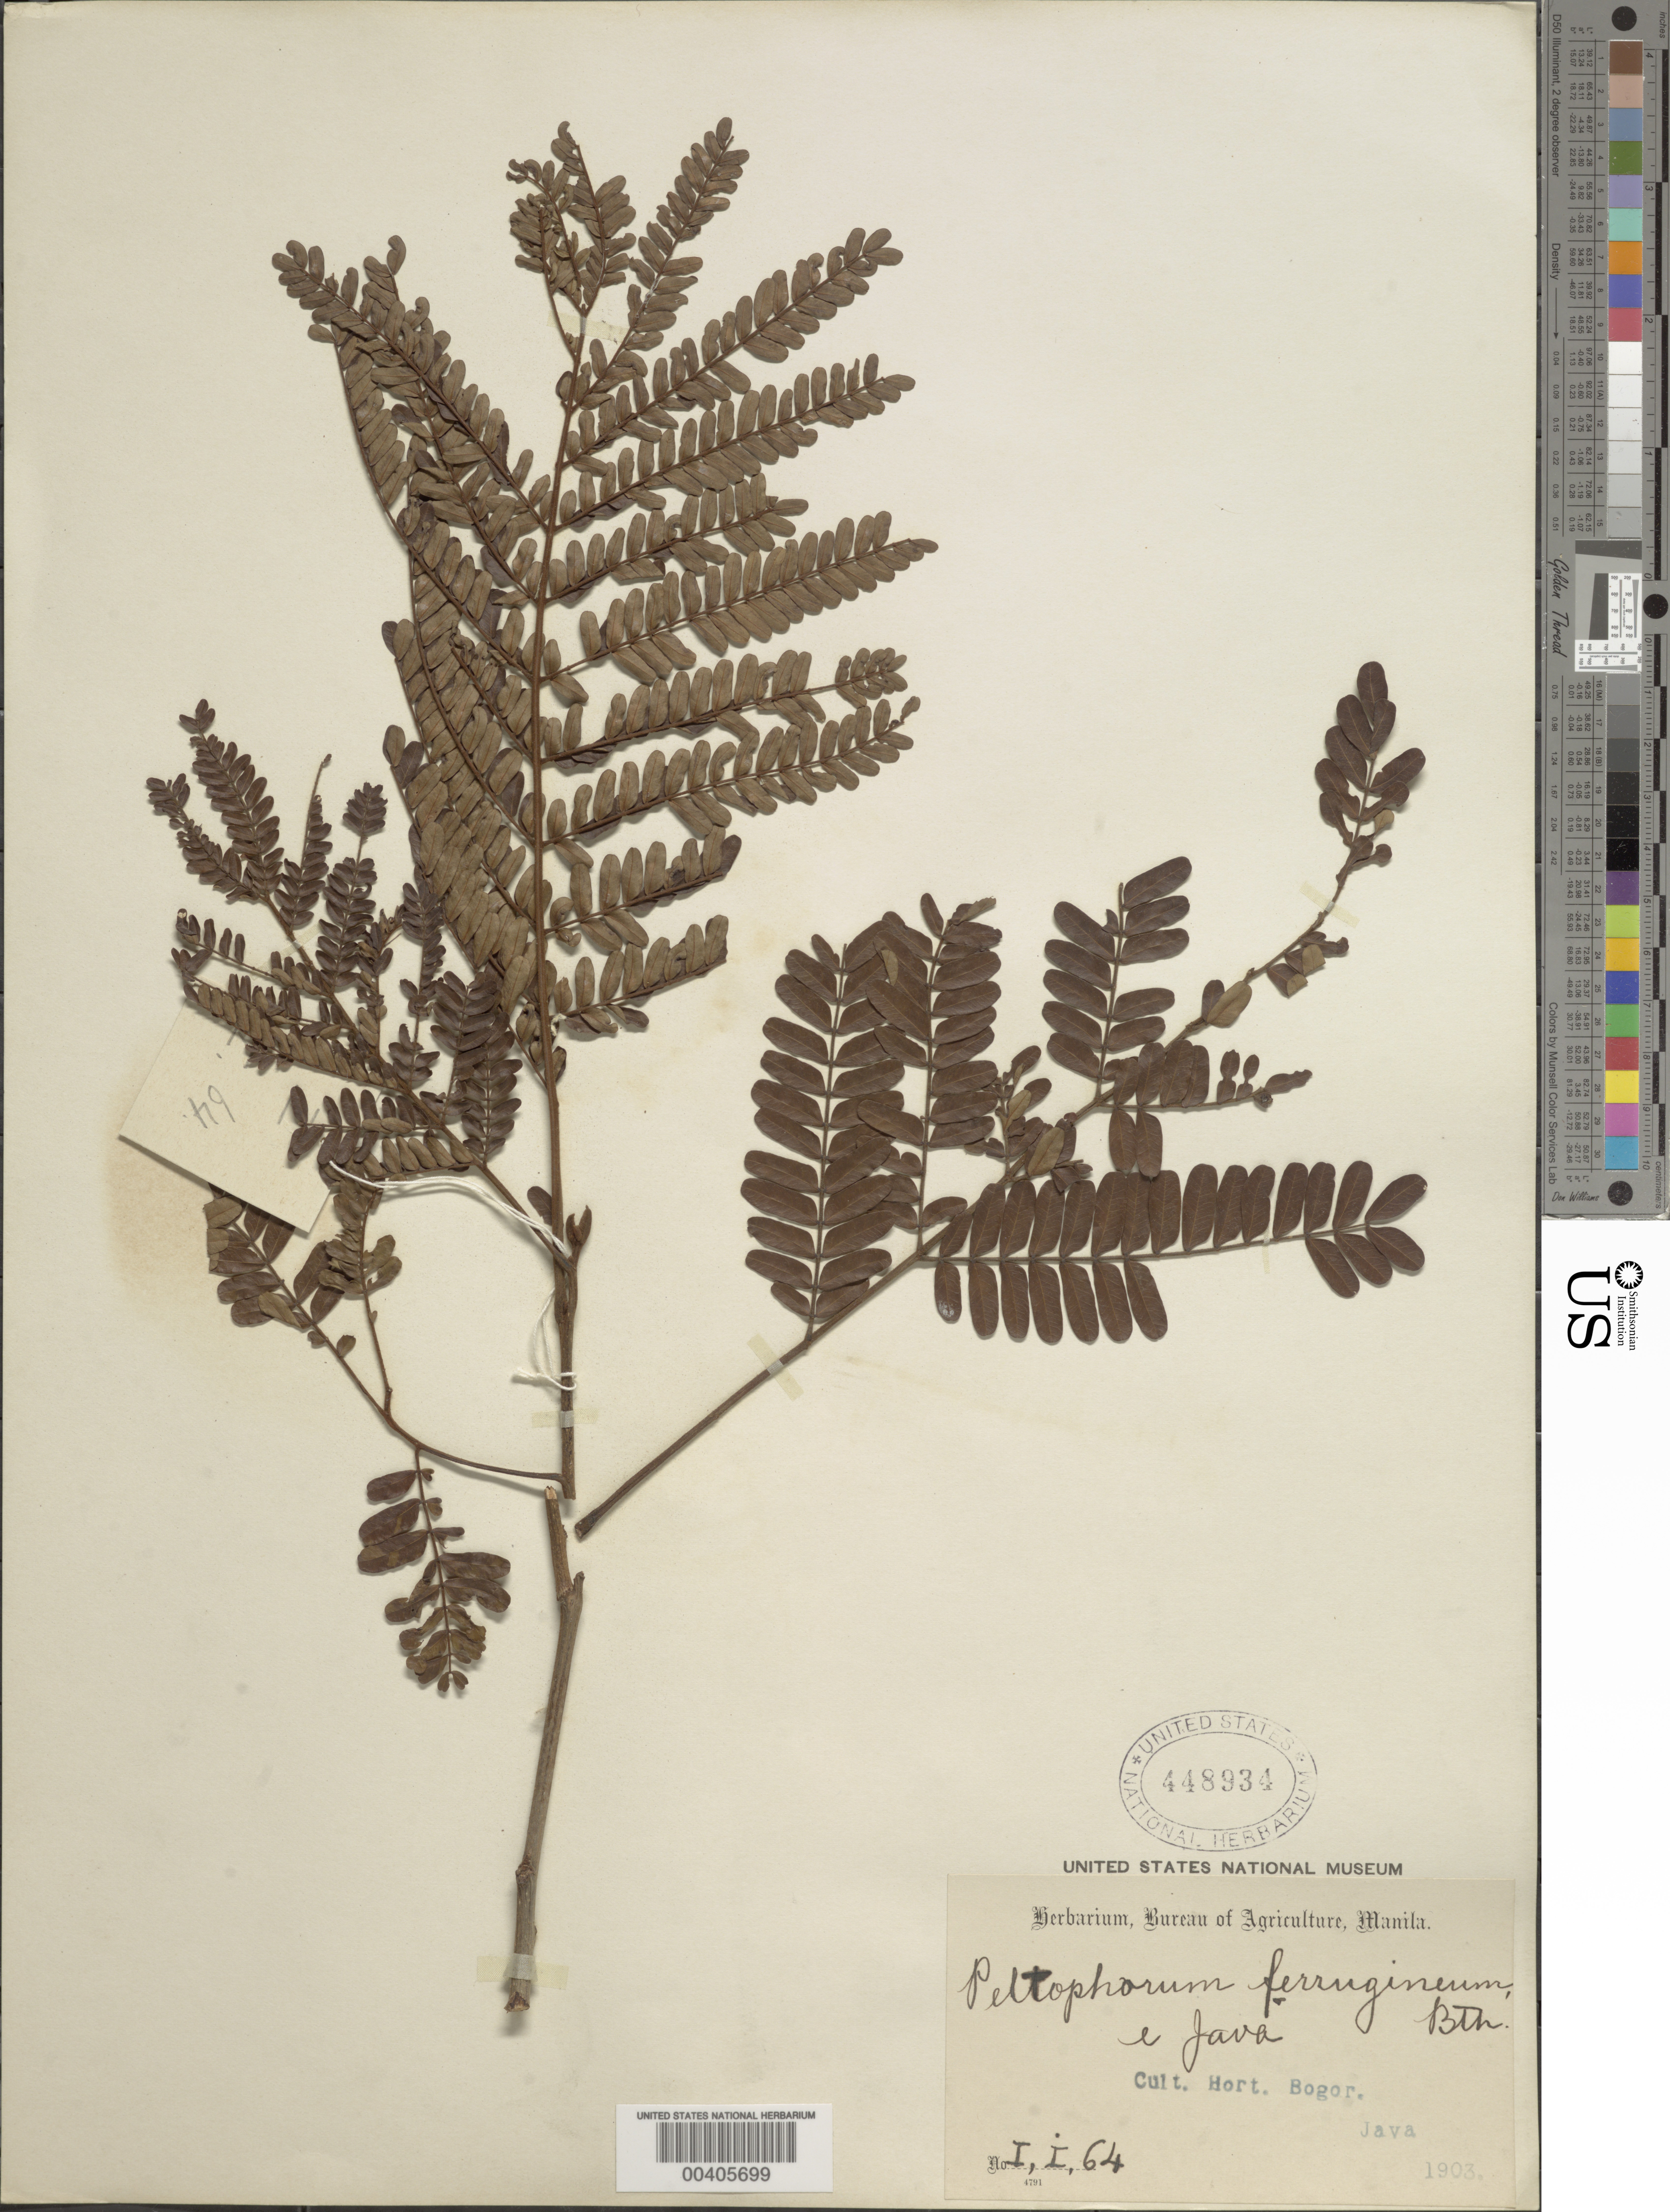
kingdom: Plantae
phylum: Tracheophyta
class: Magnoliopsida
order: Fabales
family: Fabaceae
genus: Peltophorum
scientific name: Peltophorum pterocarpum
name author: (DC.) Backer ex K. Heyne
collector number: I,i,64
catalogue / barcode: US 448934